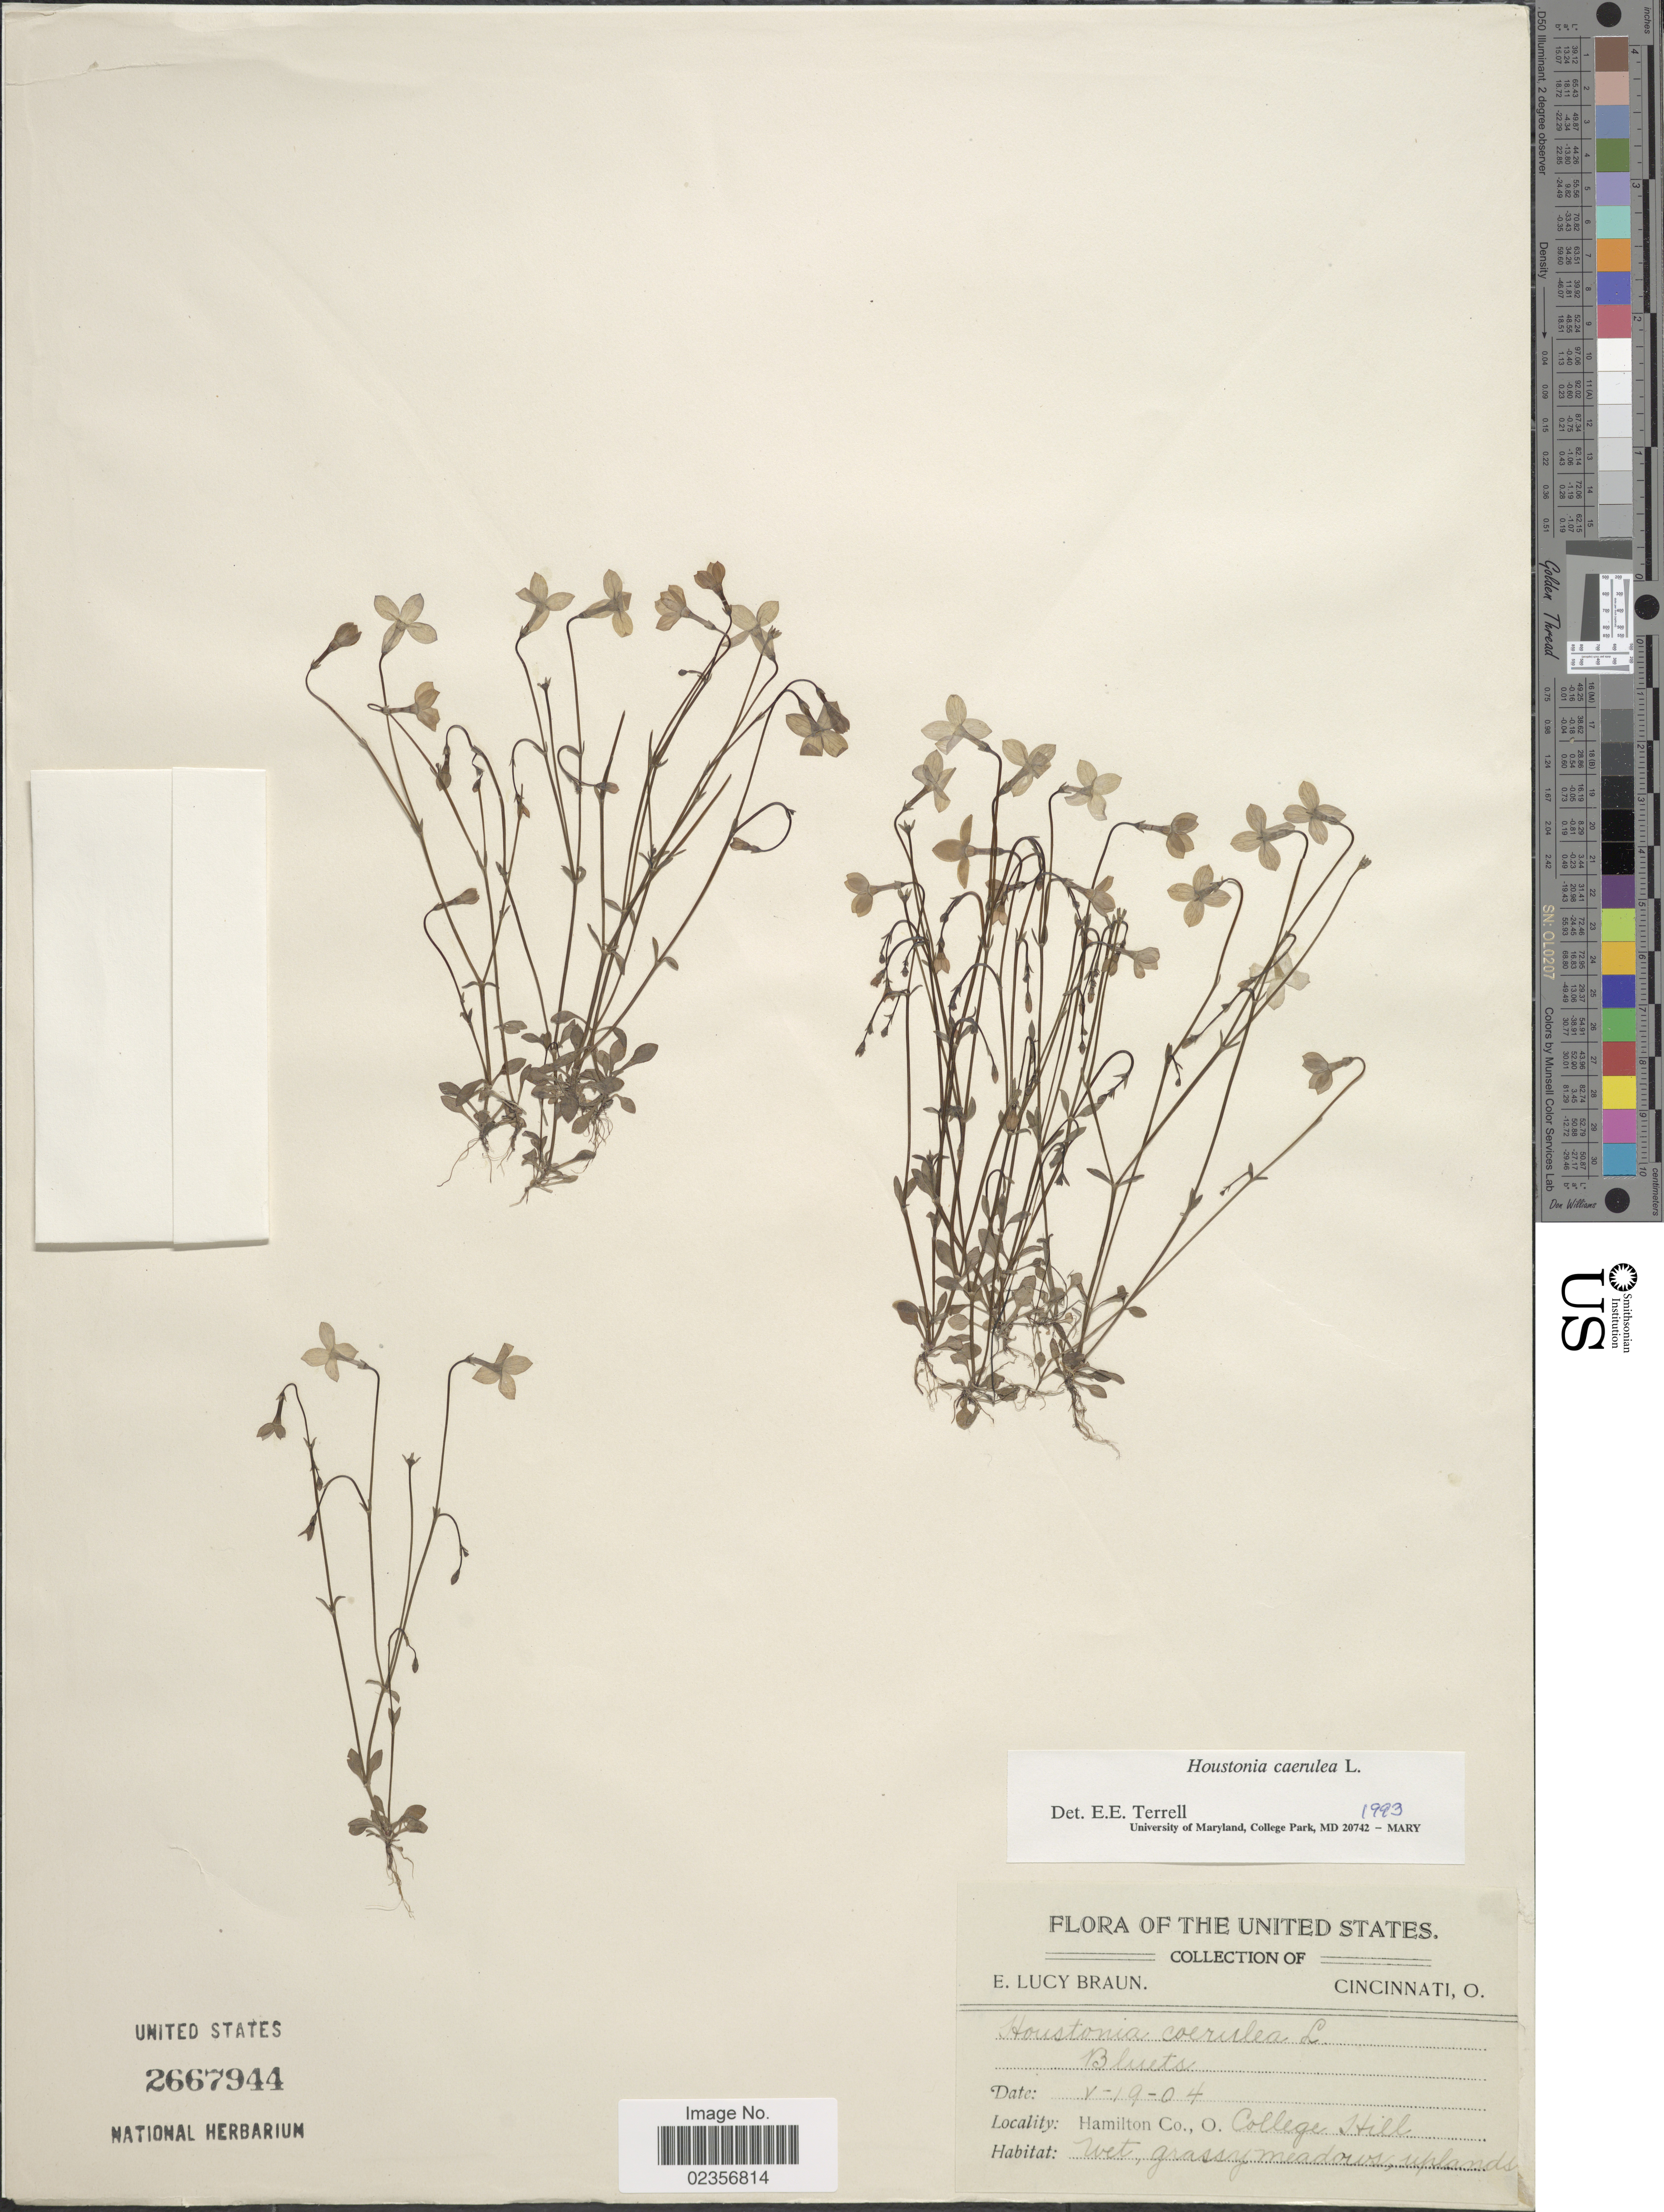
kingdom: Plantae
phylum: Tracheophyta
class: Magnoliopsida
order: Gentianales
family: Rubiaceae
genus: Houstonia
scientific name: Houstonia caerulea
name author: L.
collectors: E. L. Braun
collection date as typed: Transcribed d/m/y: 19/5/4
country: United States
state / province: Ohio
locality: Hamilton Co. College Hill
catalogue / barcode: US 2667944